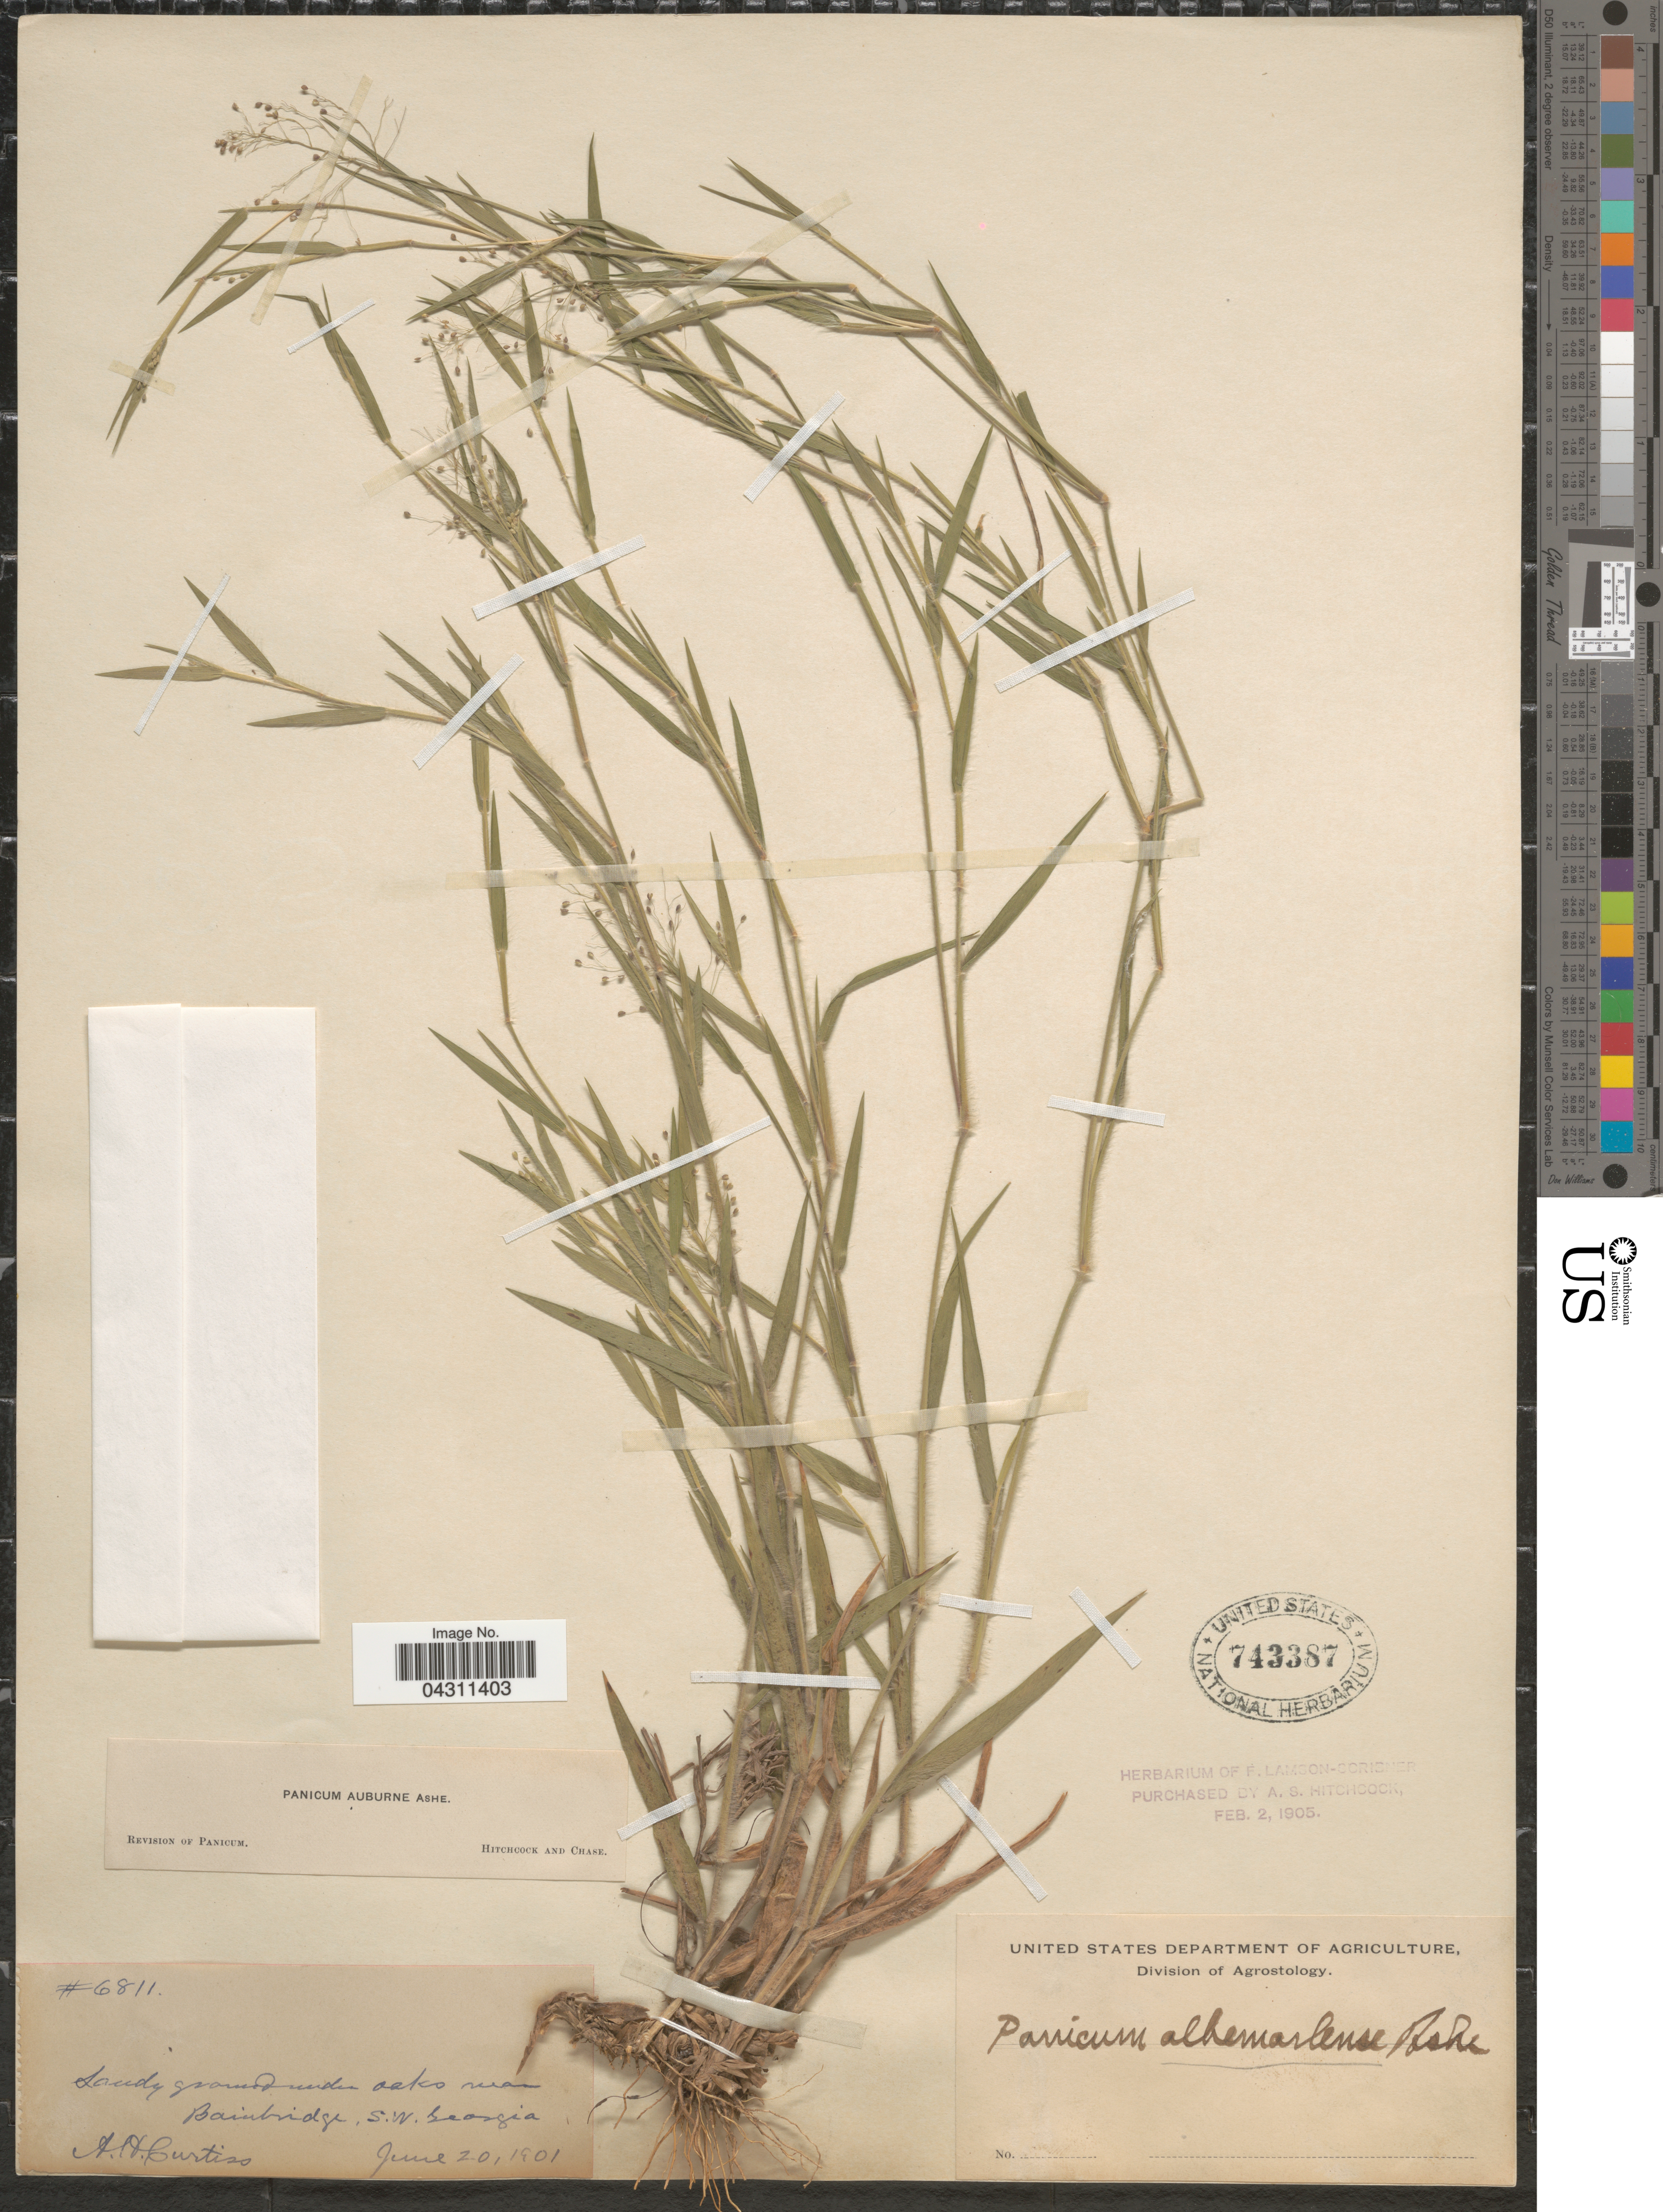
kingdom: Plantae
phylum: Tracheophyta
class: Liliopsida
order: Poales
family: Poaceae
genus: Dichanthelium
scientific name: Dichanthelium sphaerocarpon var. sphaerocarpon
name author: (Elliott) Gould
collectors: A. H. Curtiss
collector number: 6811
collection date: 1901-06-20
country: United States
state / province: Georgia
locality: Sandy ground under oaks near Bainbridge, S.W. Georgia.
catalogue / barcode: US 743387